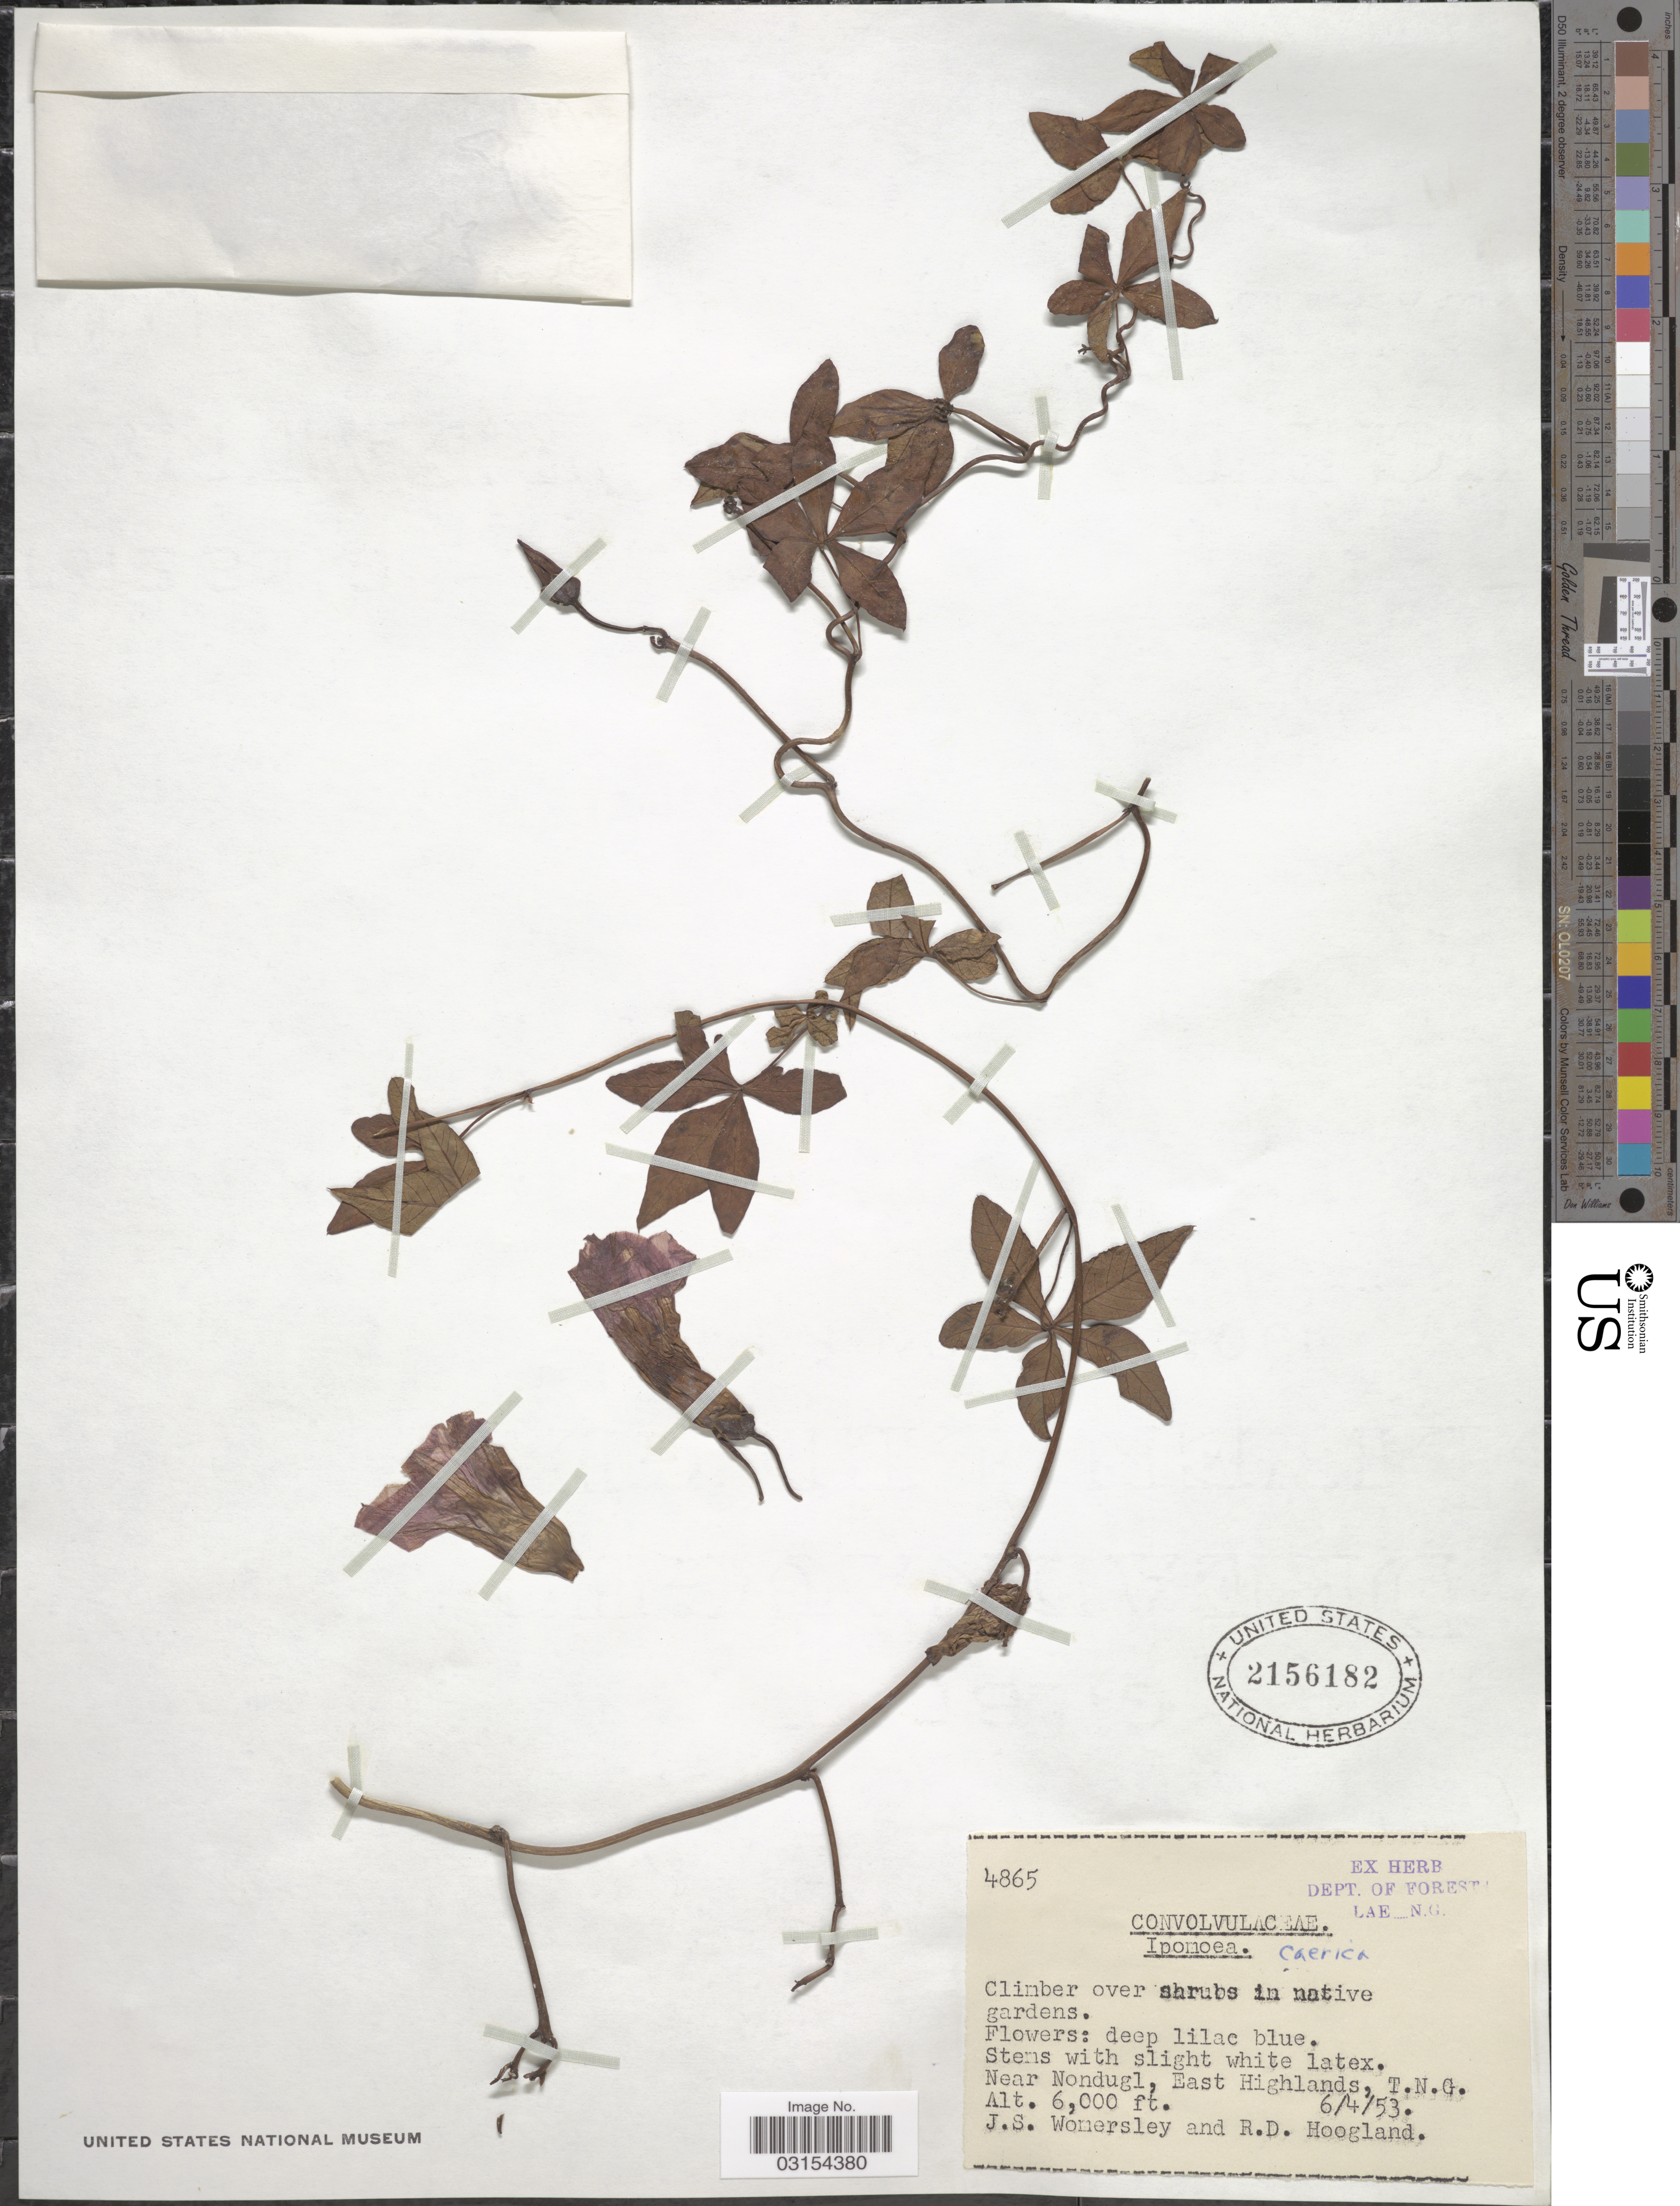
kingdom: Plantae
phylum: Tracheophyta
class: Magnoliopsida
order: Solanales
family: Convolvulaceae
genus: Ipomoea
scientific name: Ipomoea cairica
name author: (L.) Sweet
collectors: J. S. Womersley & R. D. Hoogland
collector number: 4865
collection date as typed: Transcribed d/m/y: 6/4/53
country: Papua New Guinea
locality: Near Nondugl, East Highlands, T. N. G.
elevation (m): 1829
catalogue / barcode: US 2156182